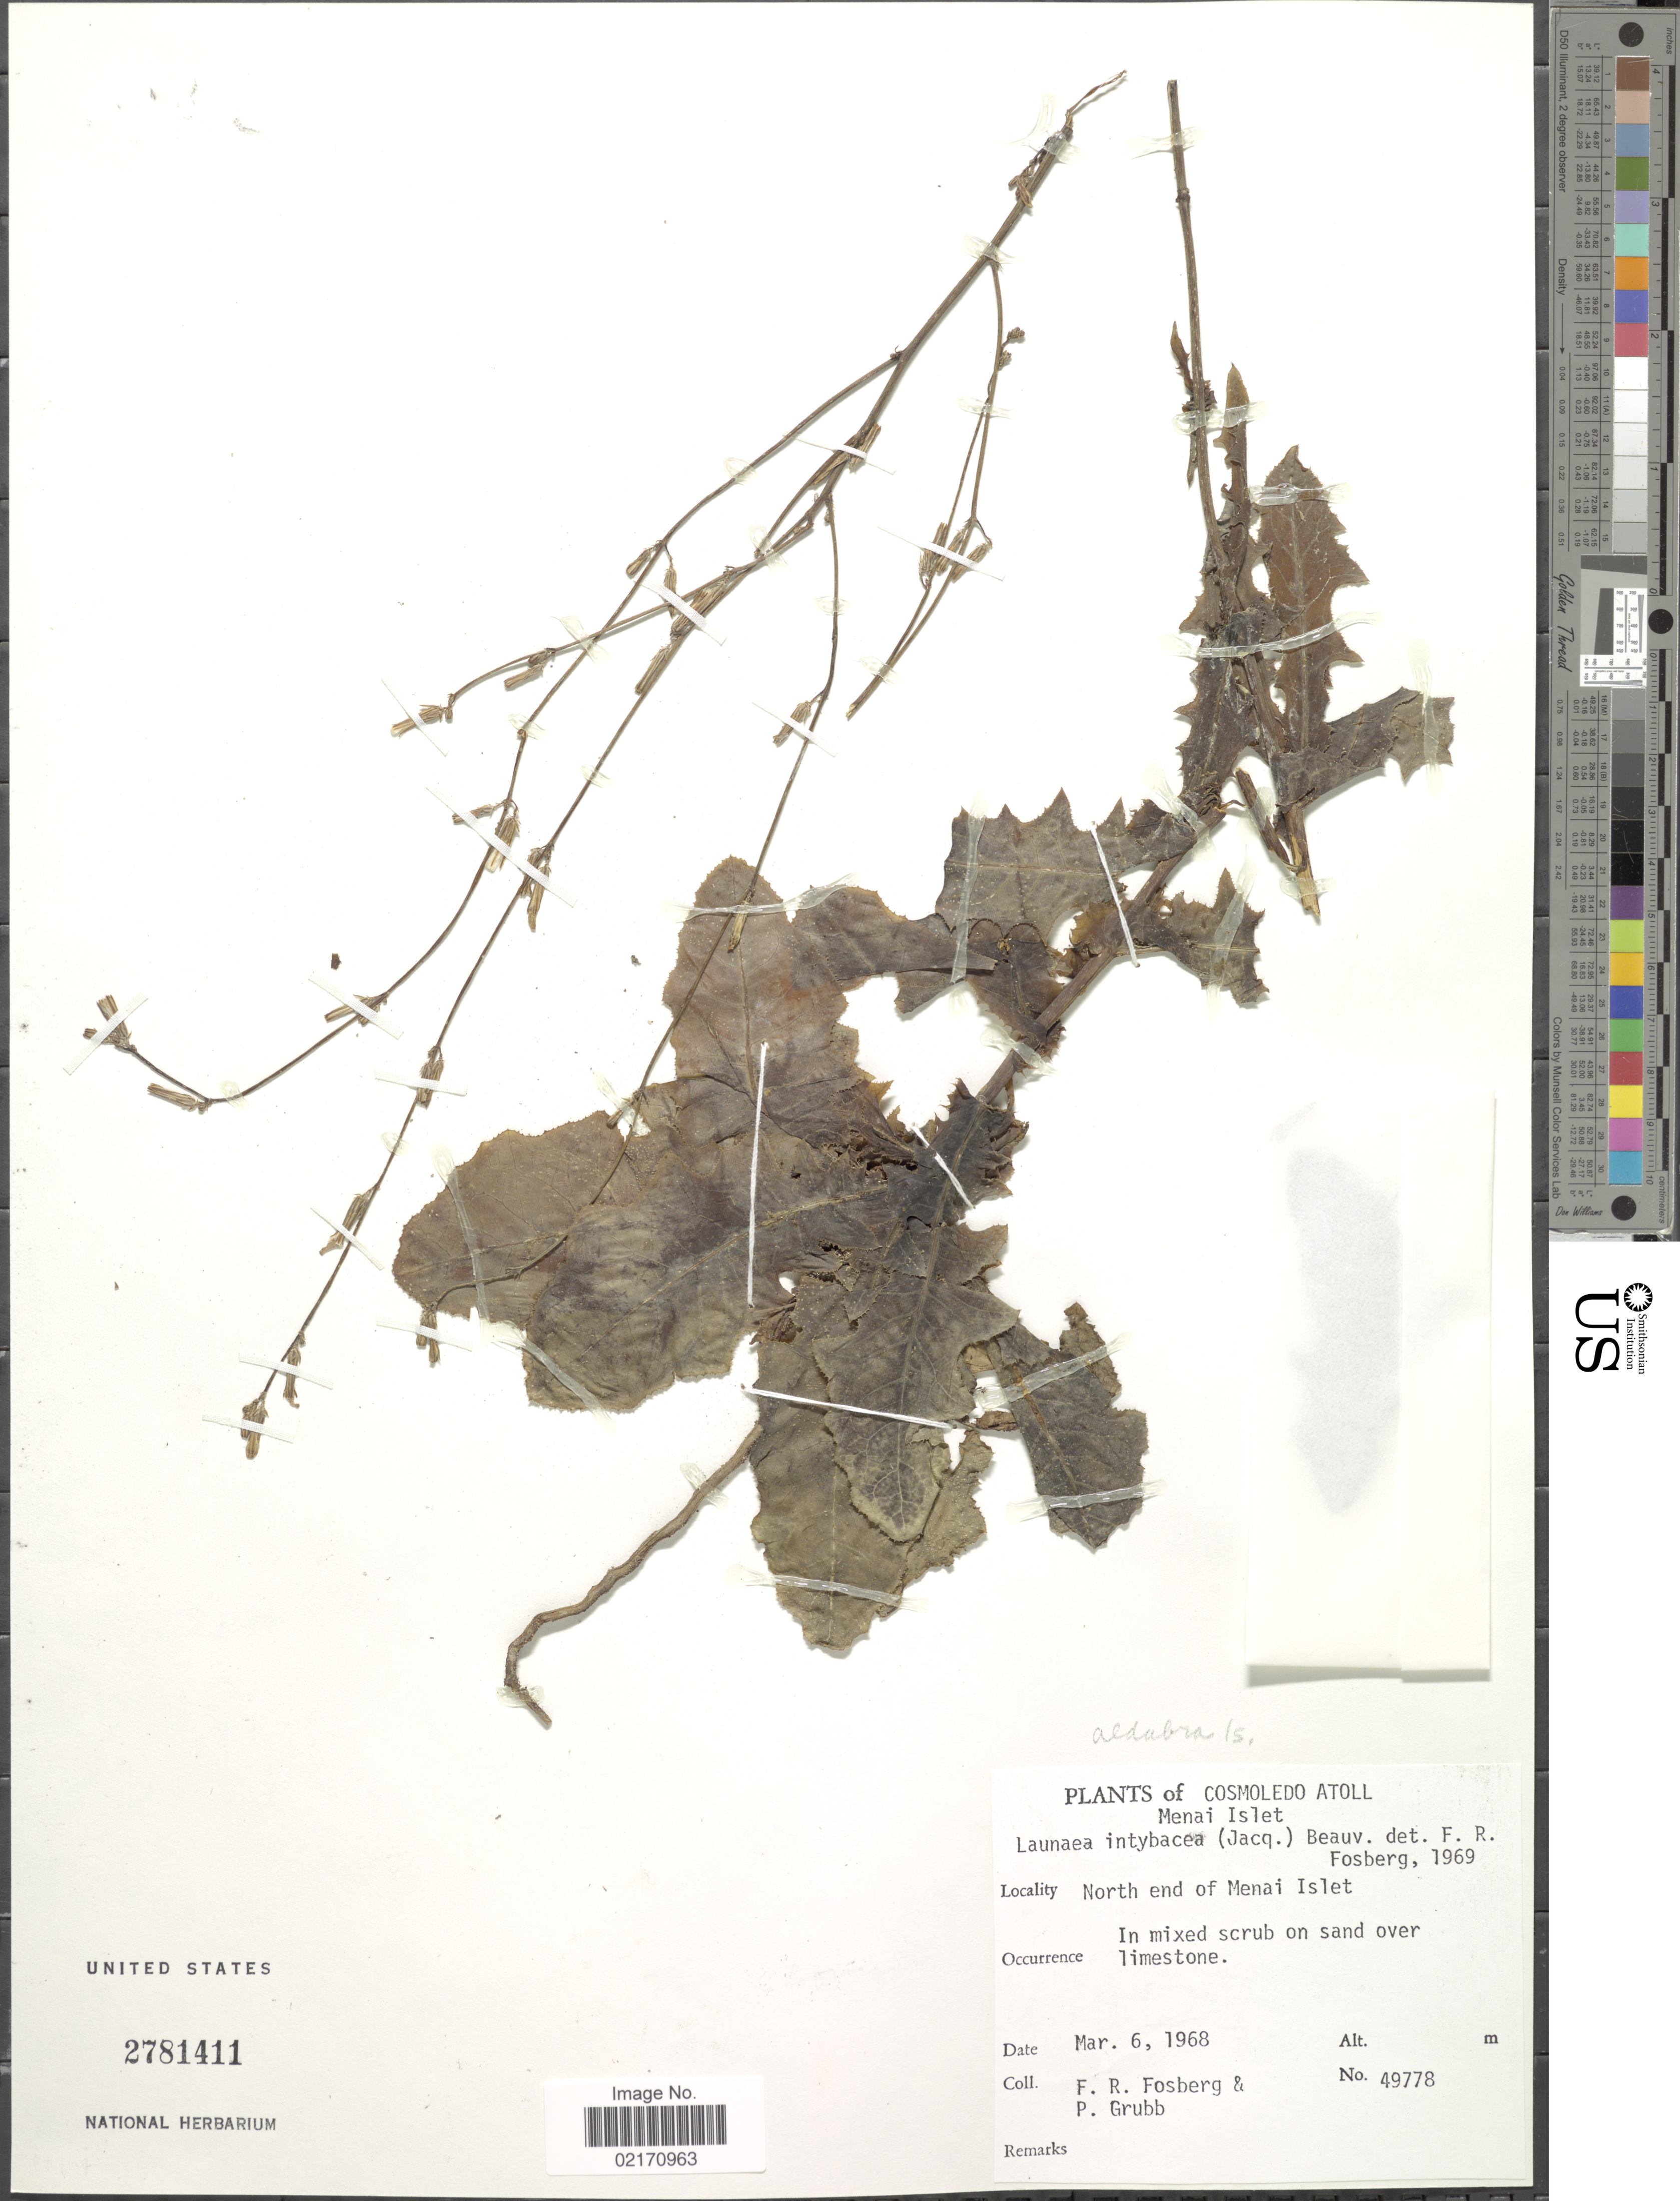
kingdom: Plantae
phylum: Tracheophyta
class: Magnoliopsida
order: Asterales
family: Asteraceae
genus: Launaea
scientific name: Launaea intybacea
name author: (Jacq.) Beauverd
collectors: F. R. Fosberg & P. J. Grubb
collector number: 49778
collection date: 1968-03-06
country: Seychelles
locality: Cosmoledo Atoll, North end of Menai Islet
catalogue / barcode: US 2781411